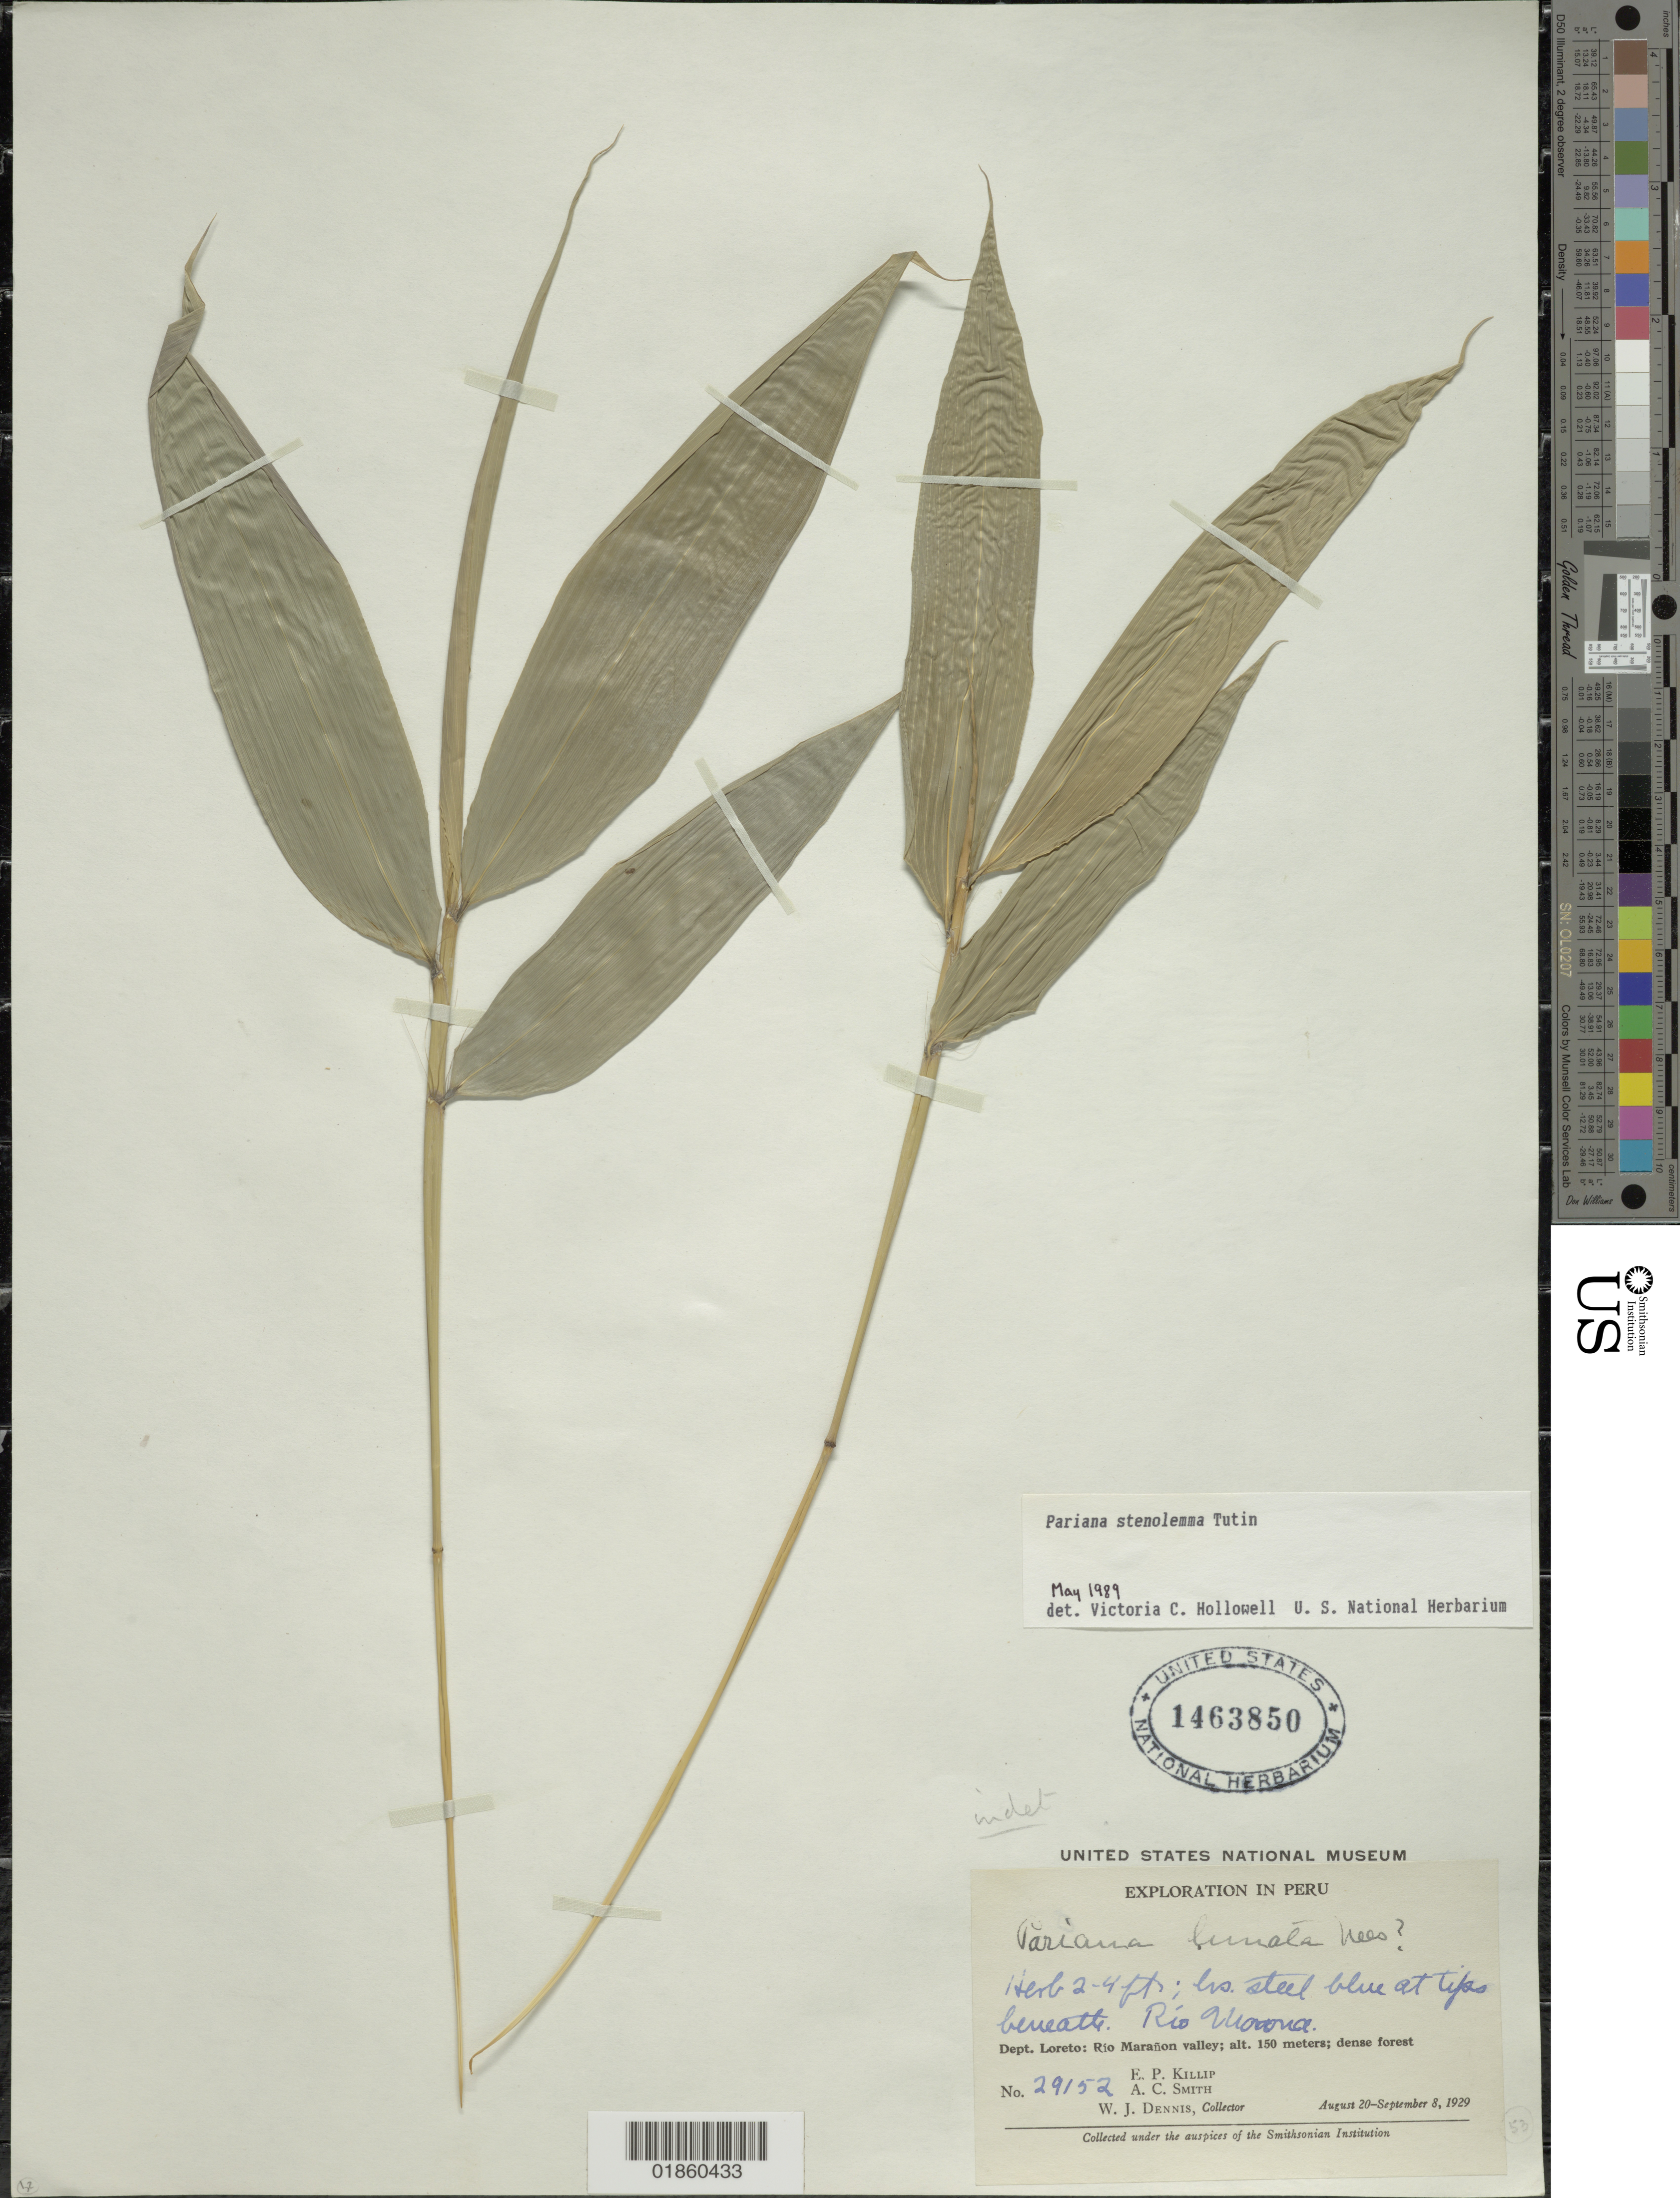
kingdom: Plantae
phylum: Tracheophyta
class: Liliopsida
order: Poales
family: Poaceae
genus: Pariana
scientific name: Pariana stenolemma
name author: Tutin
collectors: E. P. Killip, A. C. Smith & W. J. Dennis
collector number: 29152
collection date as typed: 20 Aug 1929 to 08 Sep 1929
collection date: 1929-08-20/1929-09-08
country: Peru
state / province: Loreto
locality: Rio Moranon Valley.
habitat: dense forest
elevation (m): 150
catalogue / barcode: US 1463850